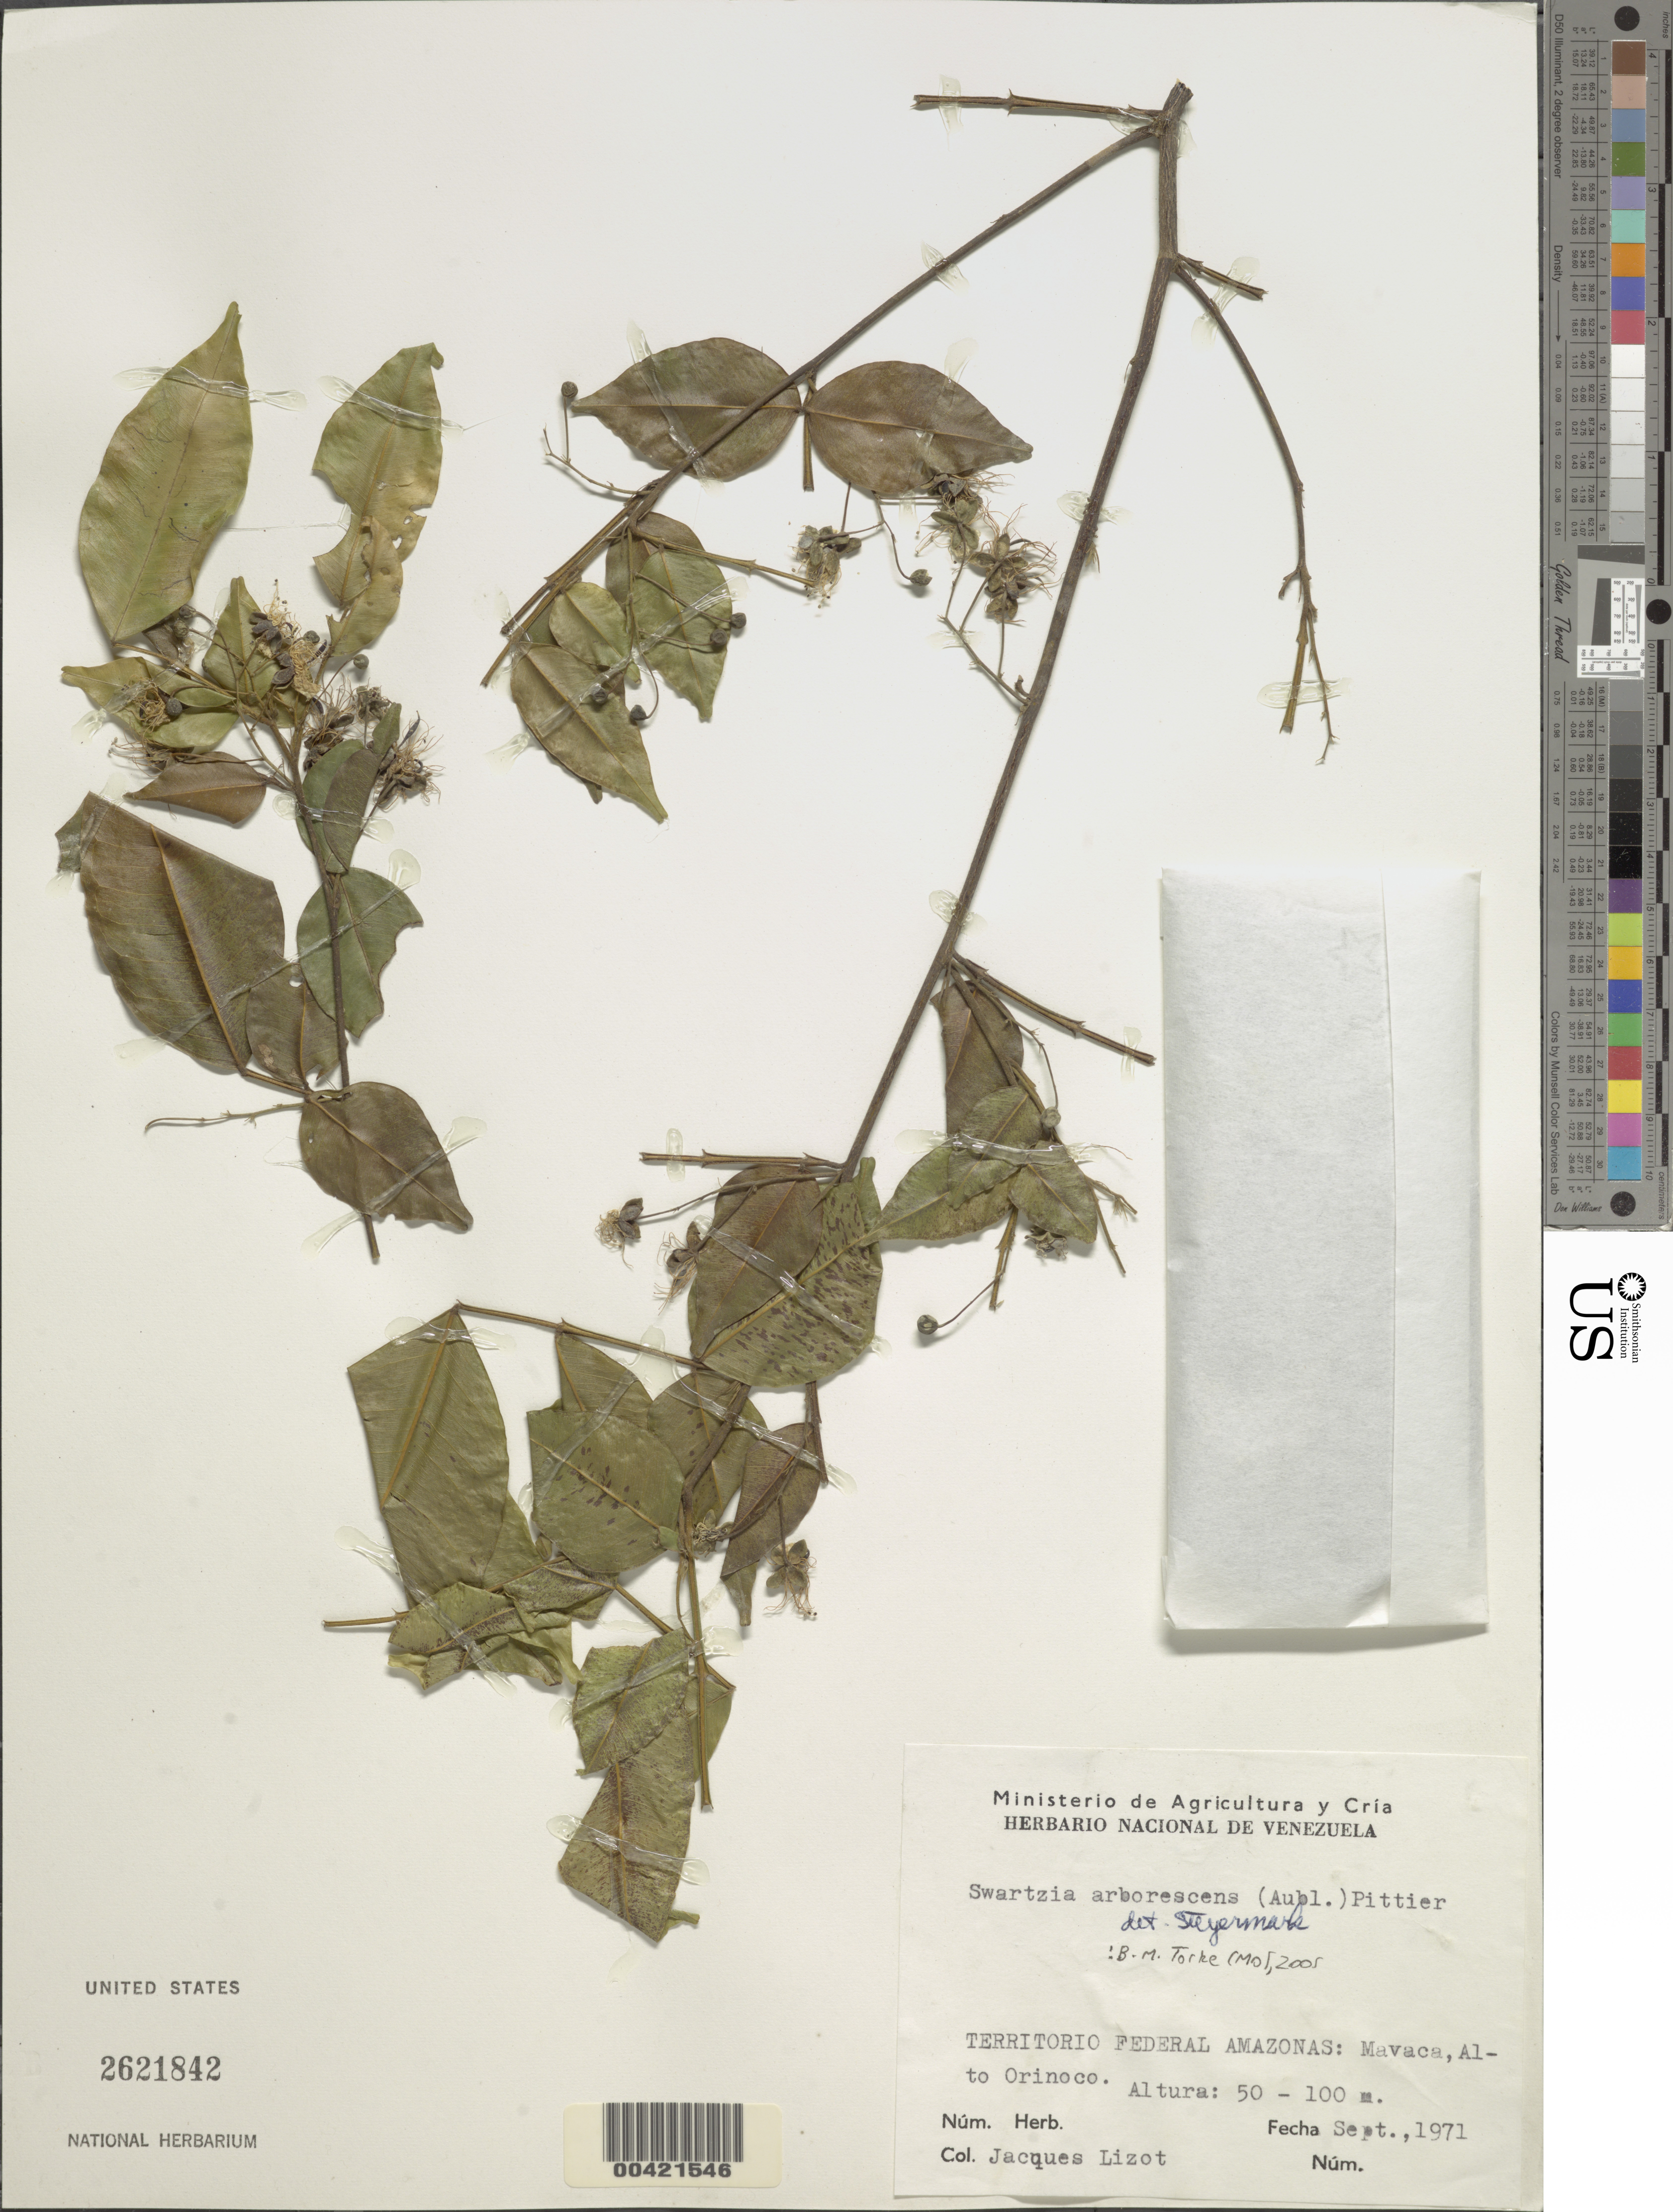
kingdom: Plantae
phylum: Tracheophyta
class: Magnoliopsida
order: Fabales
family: Fabaceae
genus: Swartzia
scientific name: Swartzia arborescens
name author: (Aubl.) Pittier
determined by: Steyermark, Julian A., (VEN)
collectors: J. Lizot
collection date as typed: Sep 1971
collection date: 1971-09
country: Venezuela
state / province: Amazonas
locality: Mavaca; alto orinoco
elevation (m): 50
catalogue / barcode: US 2621842